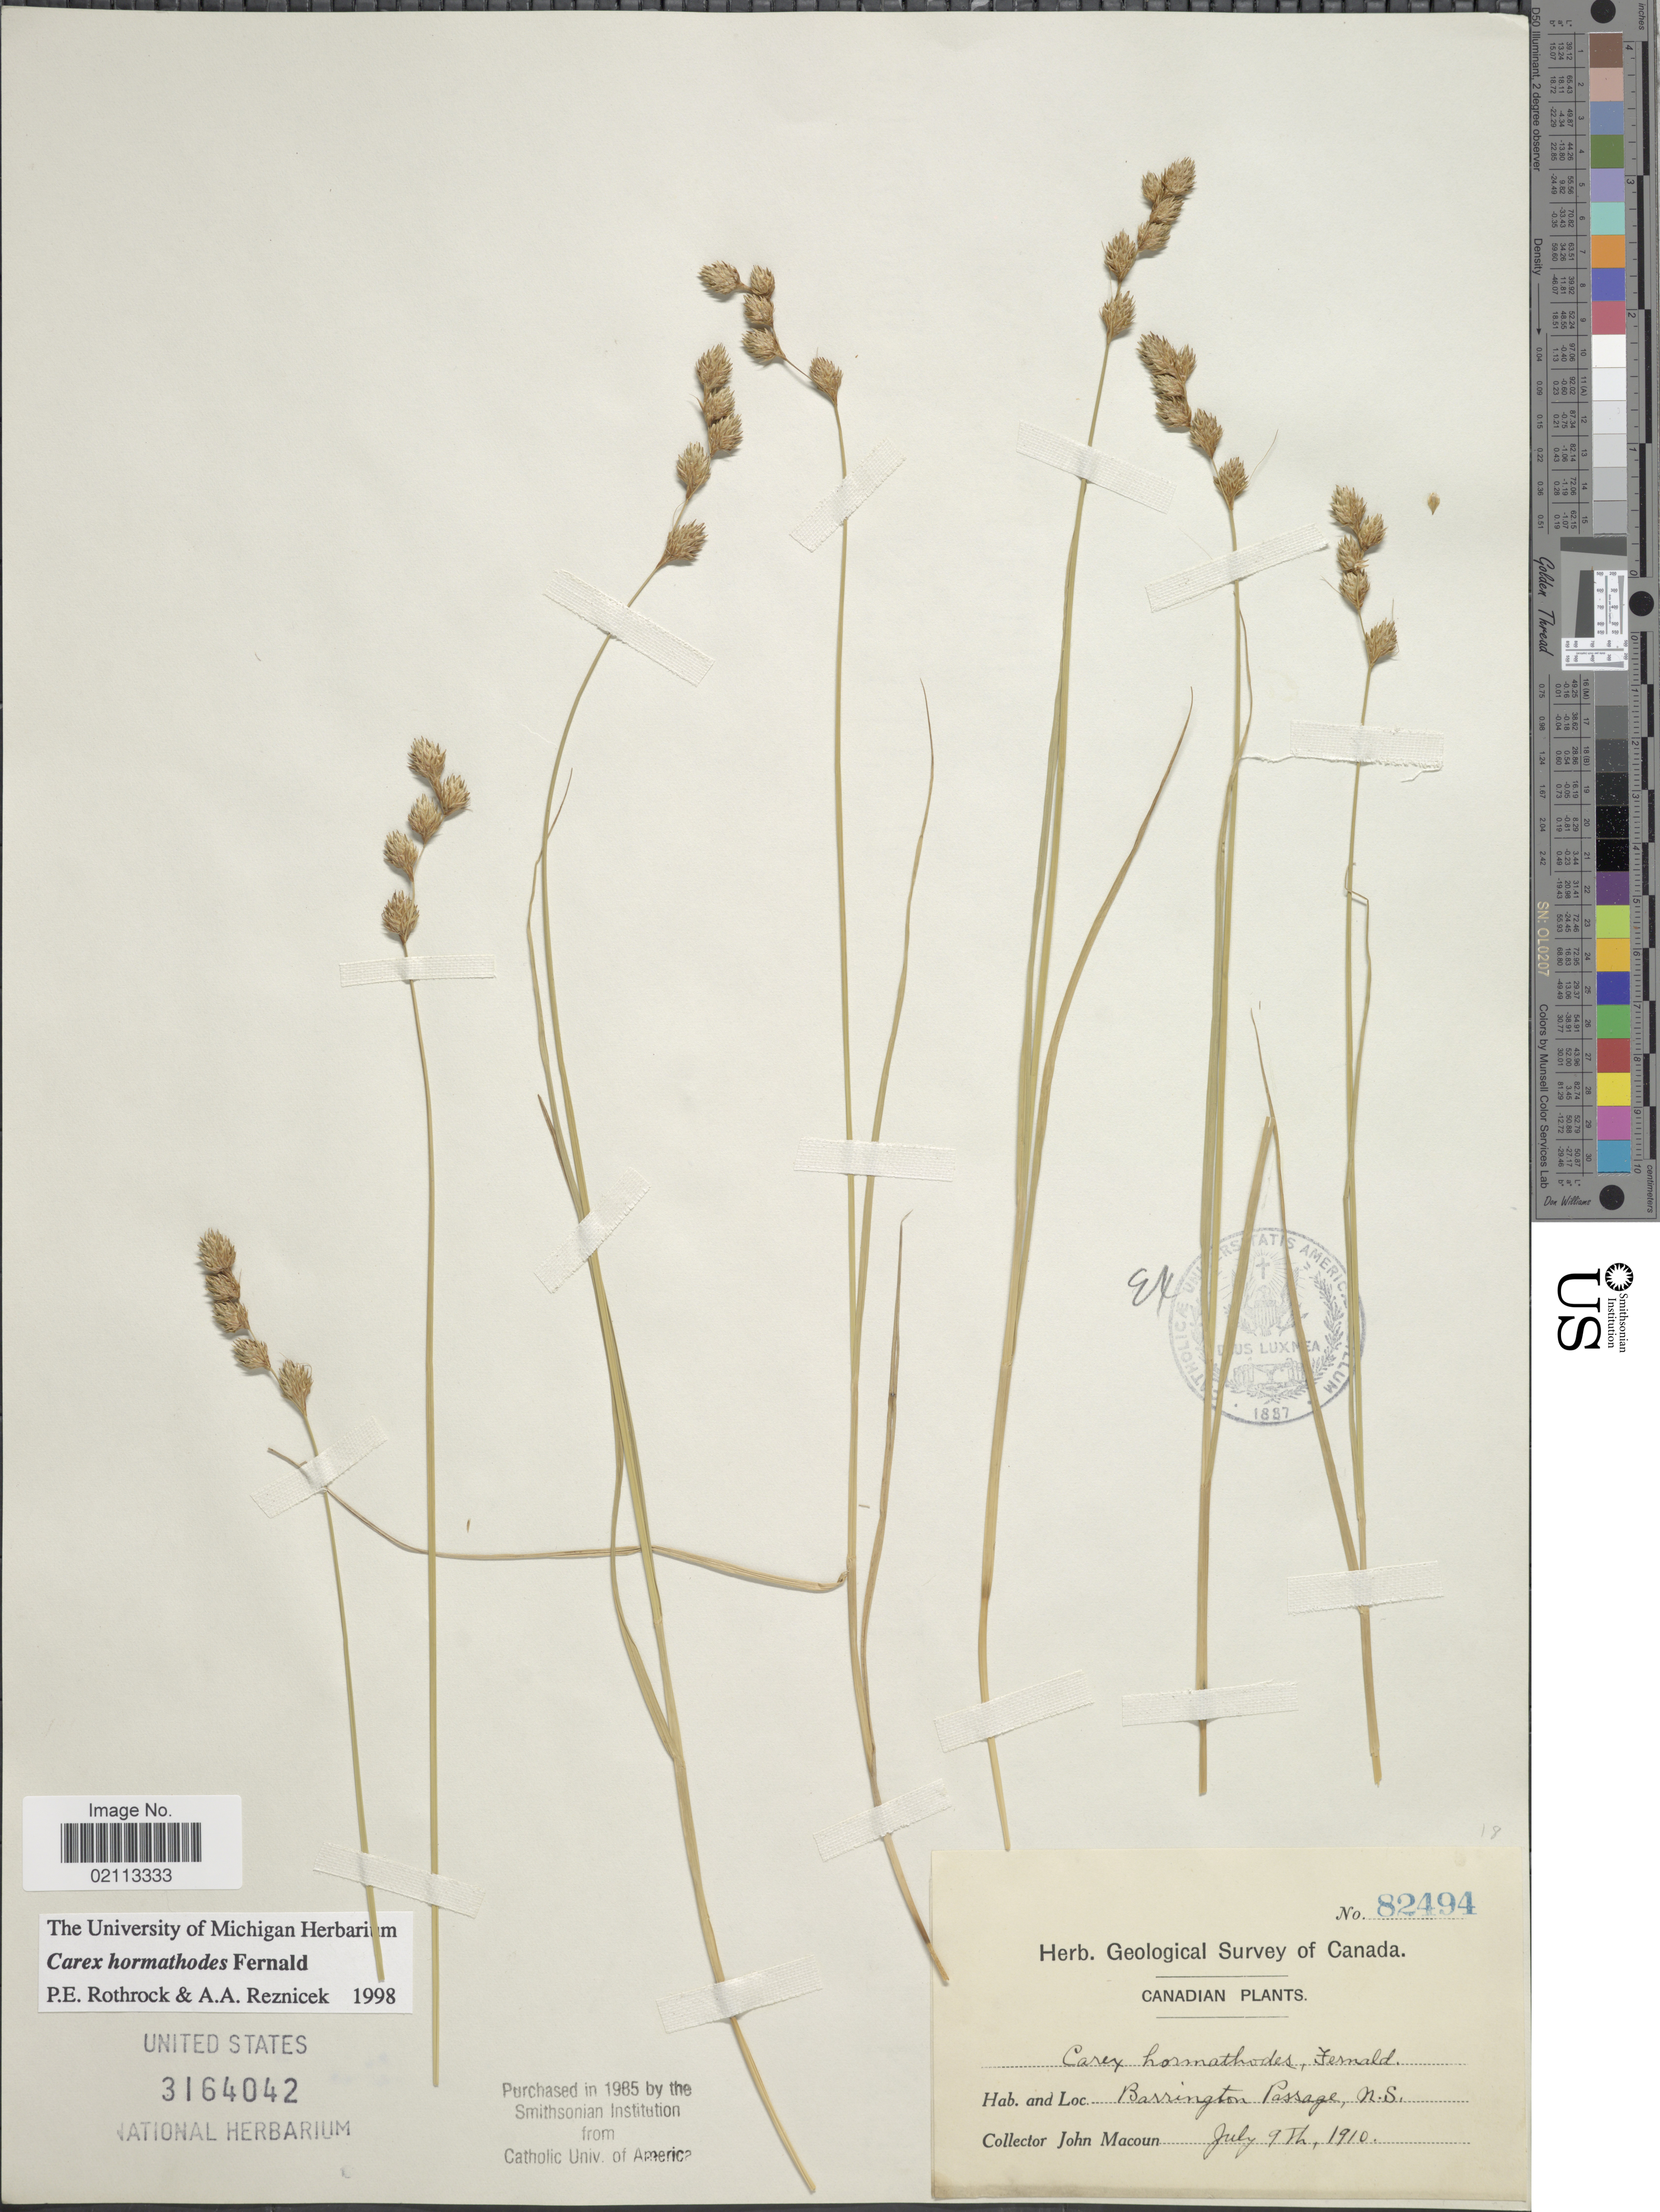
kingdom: Plantae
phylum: Tracheophyta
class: Liliopsida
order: Poales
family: Cyperaceae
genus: Carex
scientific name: Carex hormathodes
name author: Fernald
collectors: J. Macoun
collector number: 82494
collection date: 1910-07-09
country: Canada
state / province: Nova Scotia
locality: Barrington Passage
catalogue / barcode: US 3164042